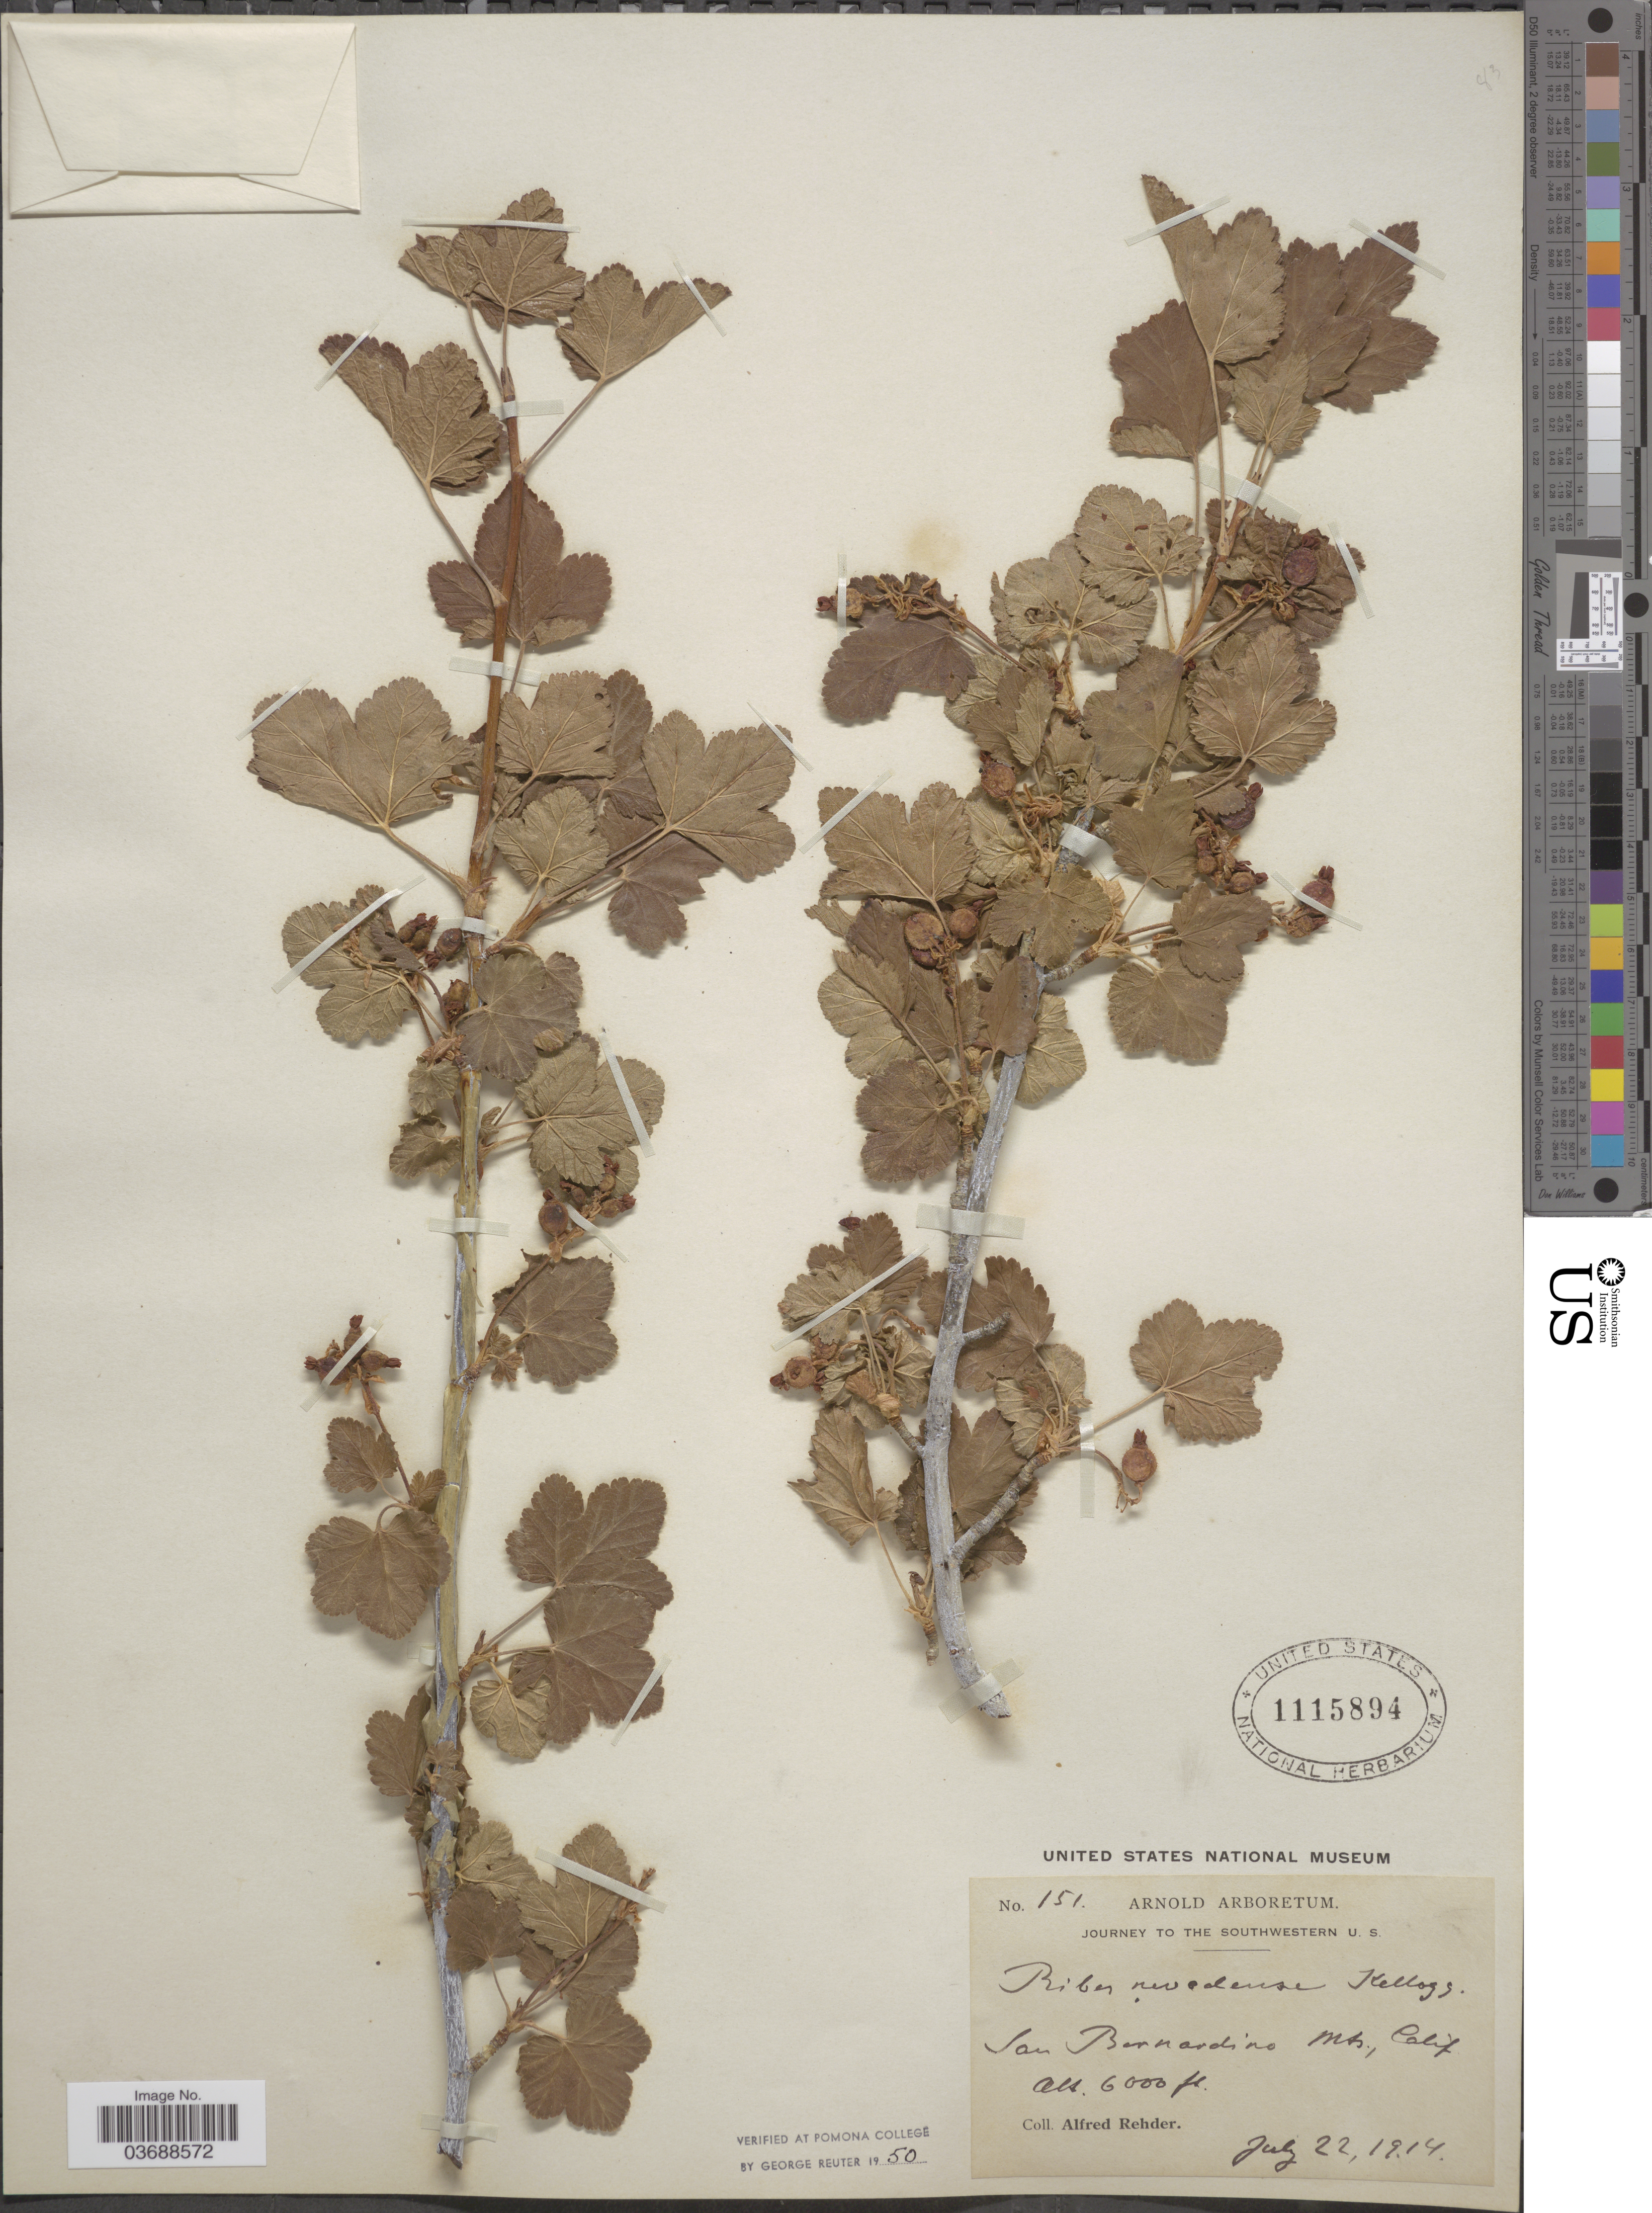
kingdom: Plantae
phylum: Tracheophyta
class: Magnoliopsida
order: Saxifragales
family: Grossulariaceae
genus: Ribes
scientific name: Ribes nevadense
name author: Kellogg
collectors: A. Rehder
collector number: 151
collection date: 1914-07-22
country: United States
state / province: California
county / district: San Bernardino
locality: The Southwestern U.S. San Bernardino Mts.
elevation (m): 1829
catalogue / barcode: US 1115894